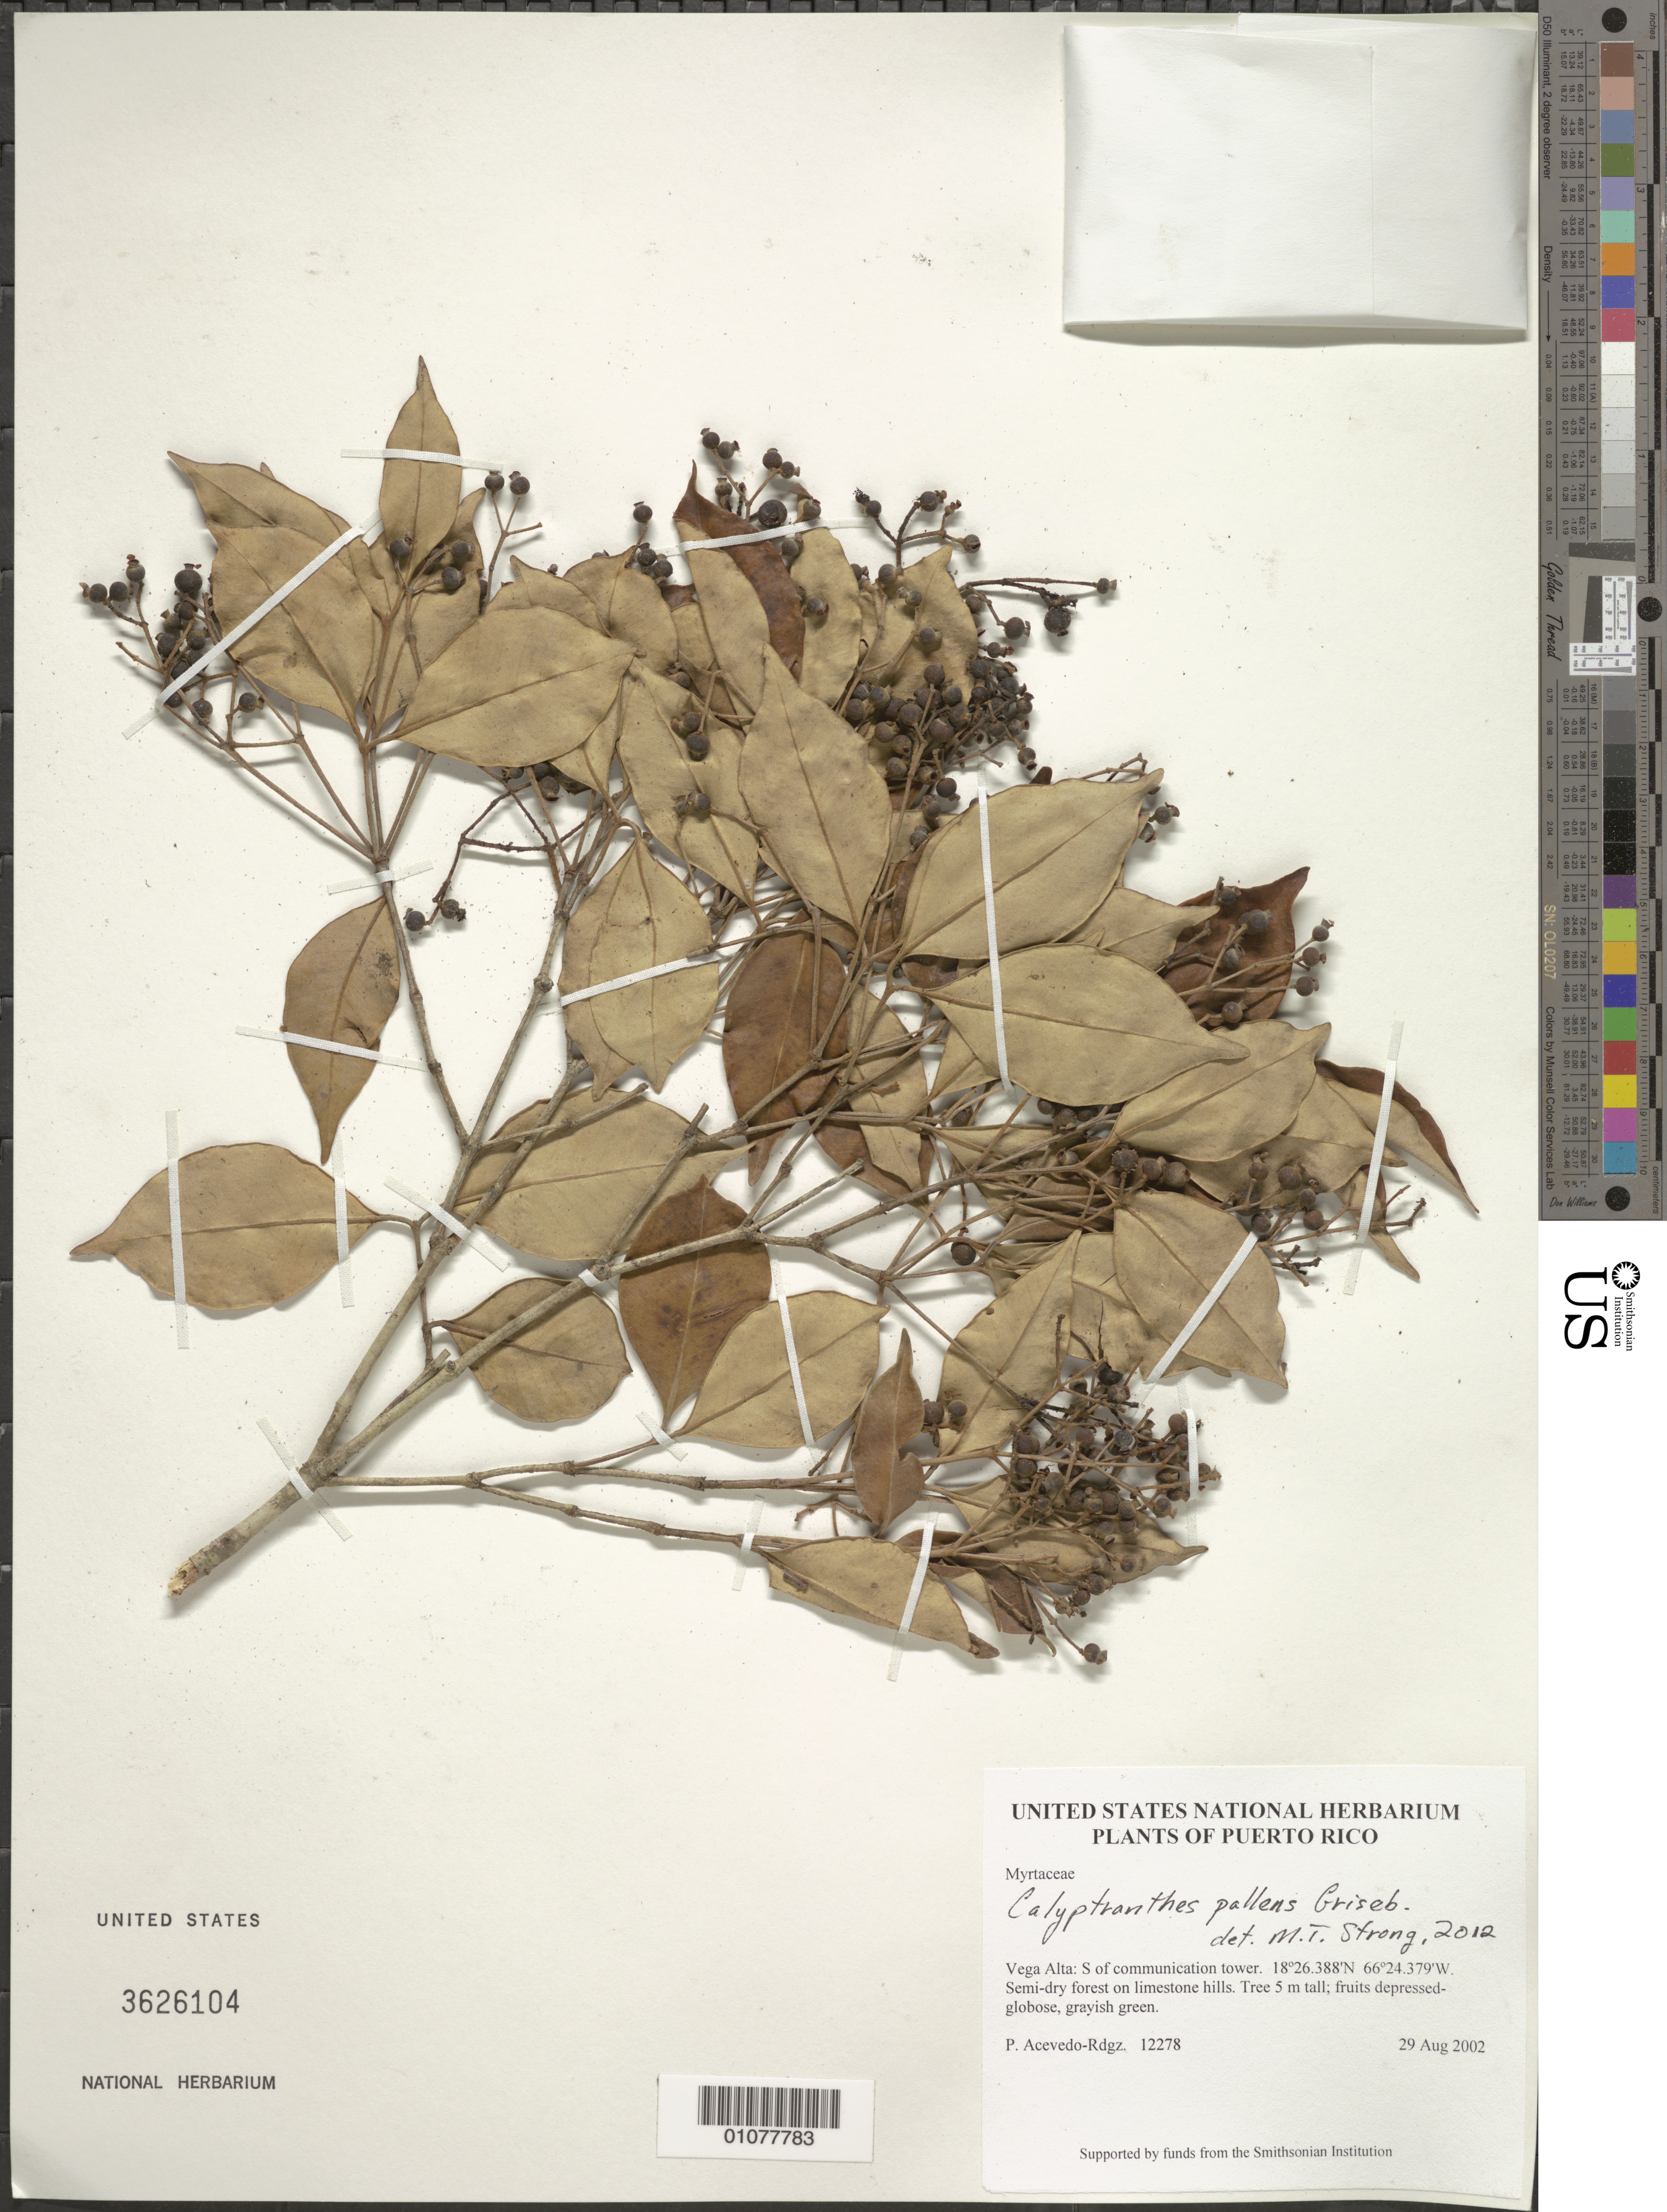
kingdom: Plantae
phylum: Tracheophyta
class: Magnoliopsida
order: Myrtales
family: Myrtaceae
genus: Myrcia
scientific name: Myrcia neopallens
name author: A.R. Lourenço & E. Lucas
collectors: P. Acevedo-Rodr.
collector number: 12278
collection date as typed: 29 Aug 2002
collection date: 2002-08-29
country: Puerto Rico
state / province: Vega Alta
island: Puerto Rico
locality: Vega Alta: S of communication tower.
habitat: Semi-dry forest on limestone hills.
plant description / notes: NY, K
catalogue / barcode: US 3626104